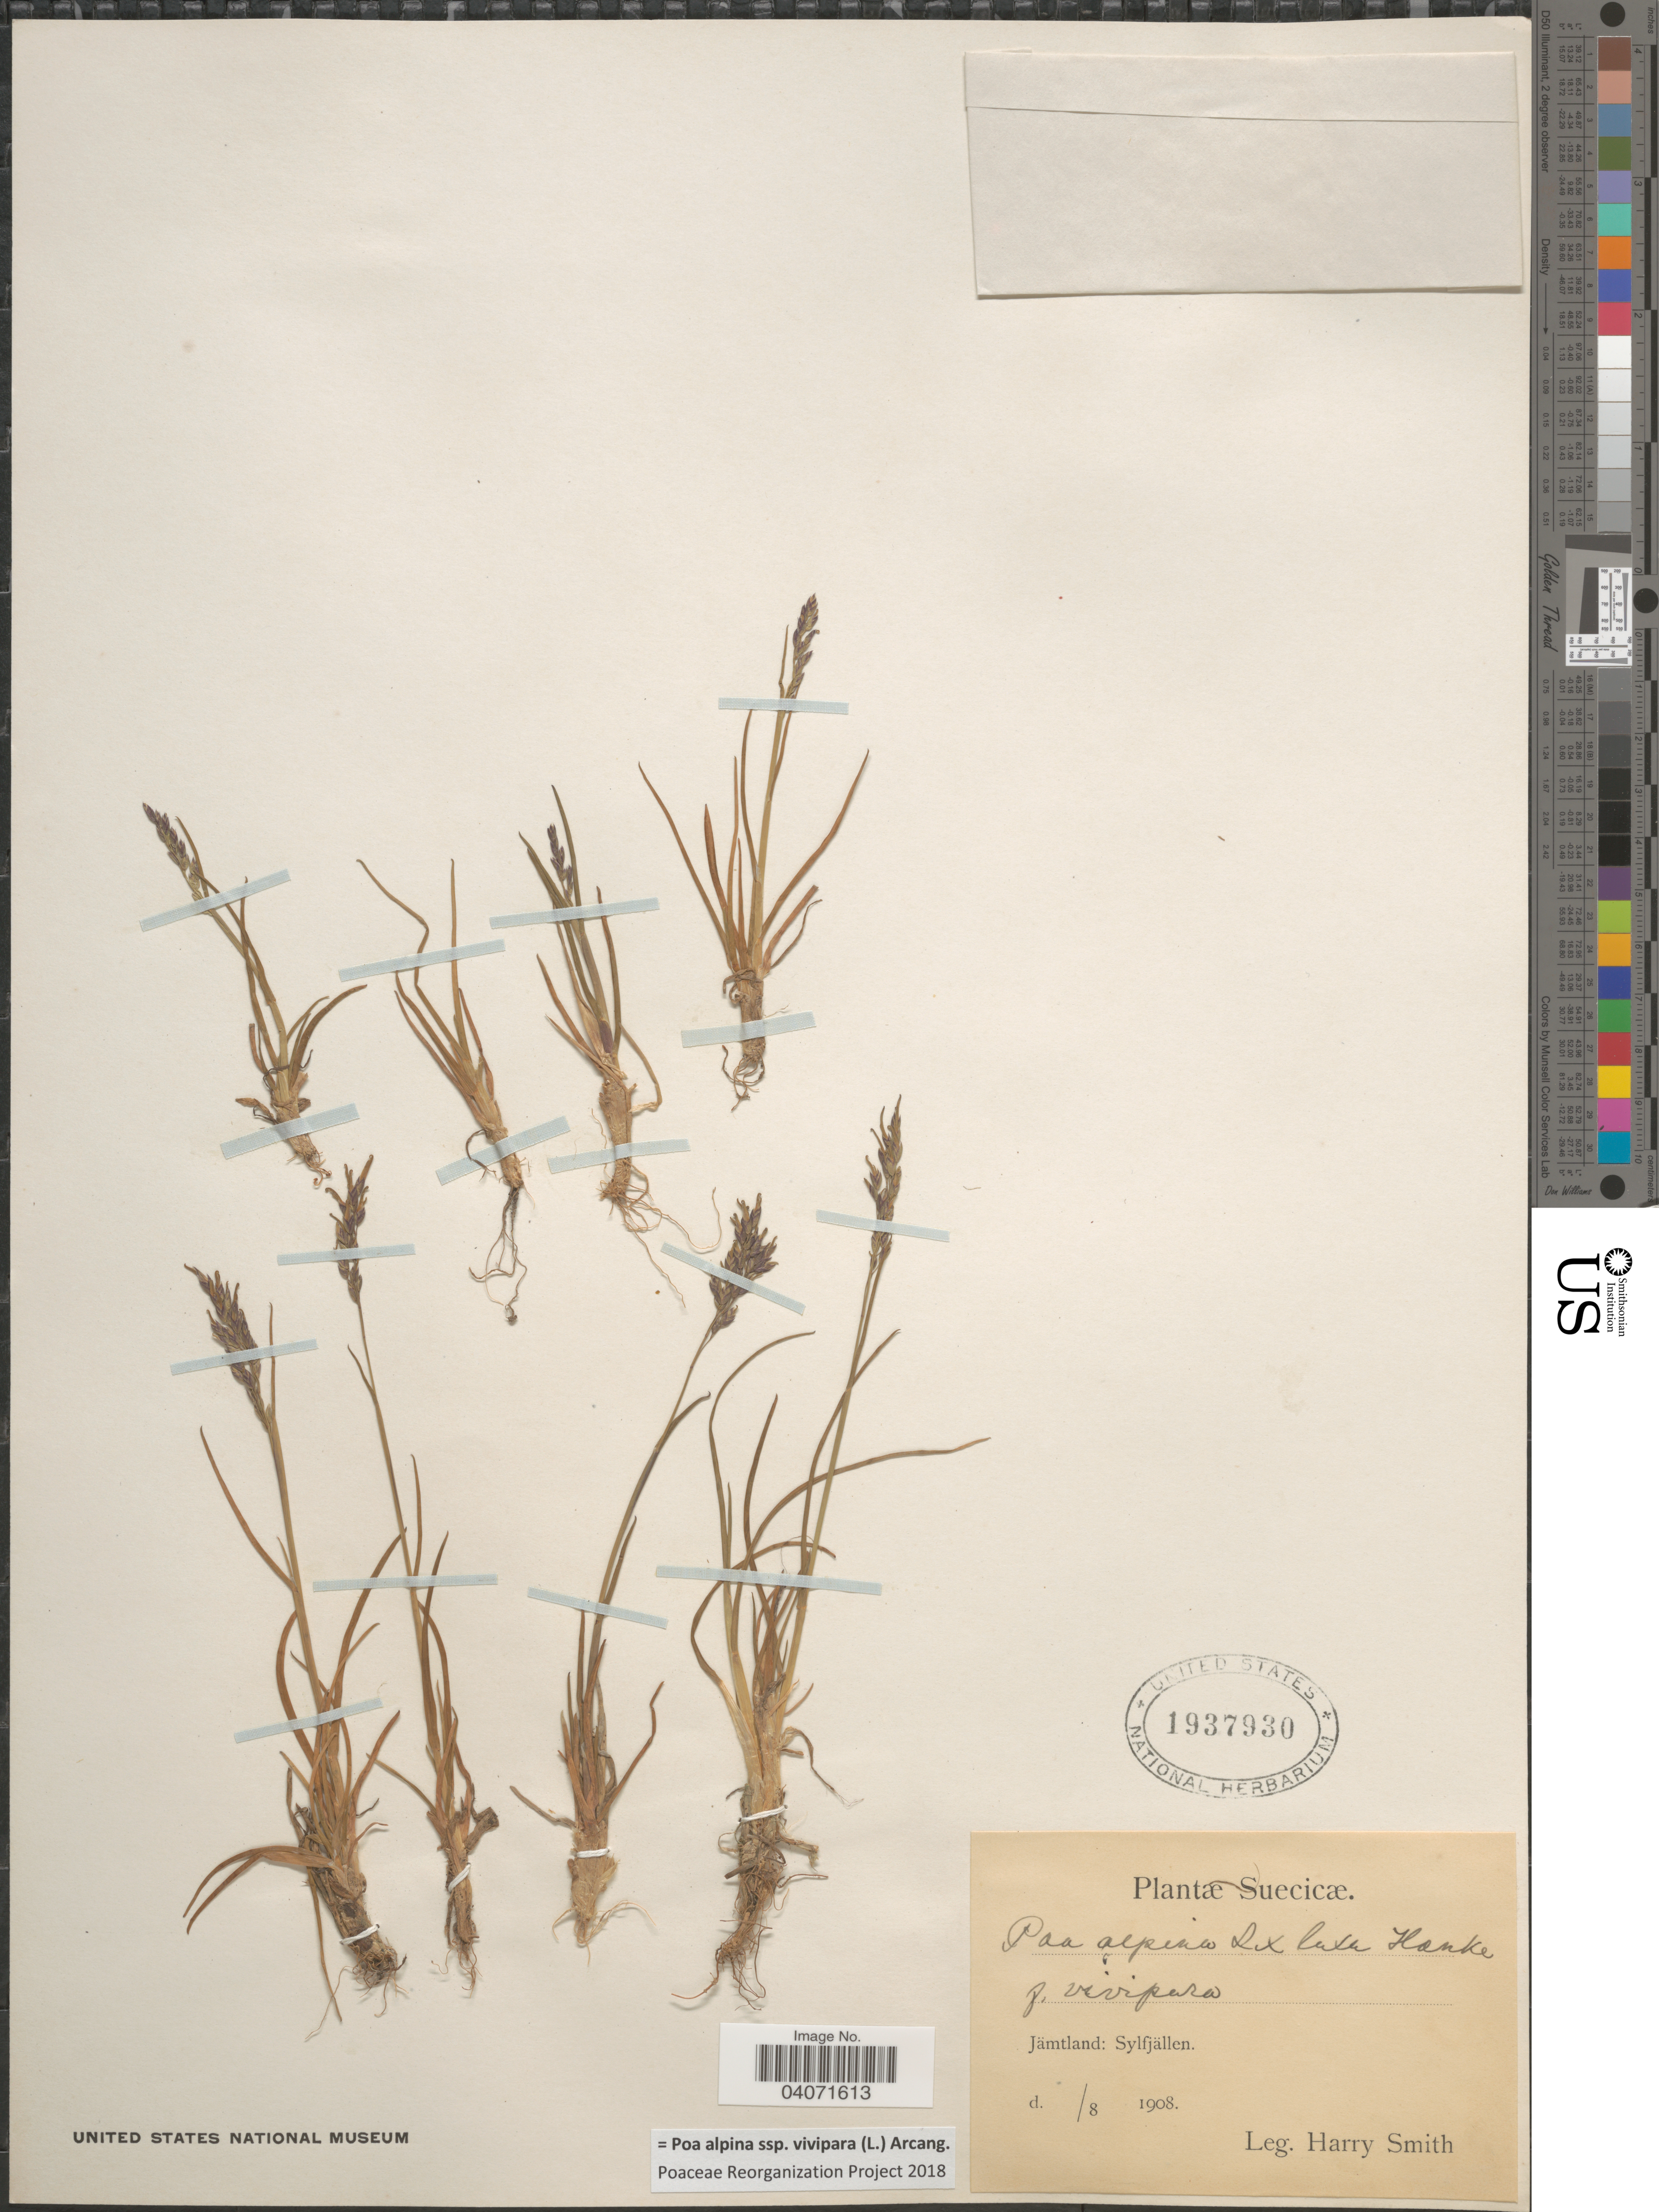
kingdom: Plantae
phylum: Tracheophyta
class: Liliopsida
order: Poales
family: Poaceae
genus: Poa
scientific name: Poa alpina subsp. vivipara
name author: (L.) Arcang.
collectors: H. Smith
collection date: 1908-08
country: Sweden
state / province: Jämtland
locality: Suecicæ. Jämtland: Sylfjällen.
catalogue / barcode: US 1937930